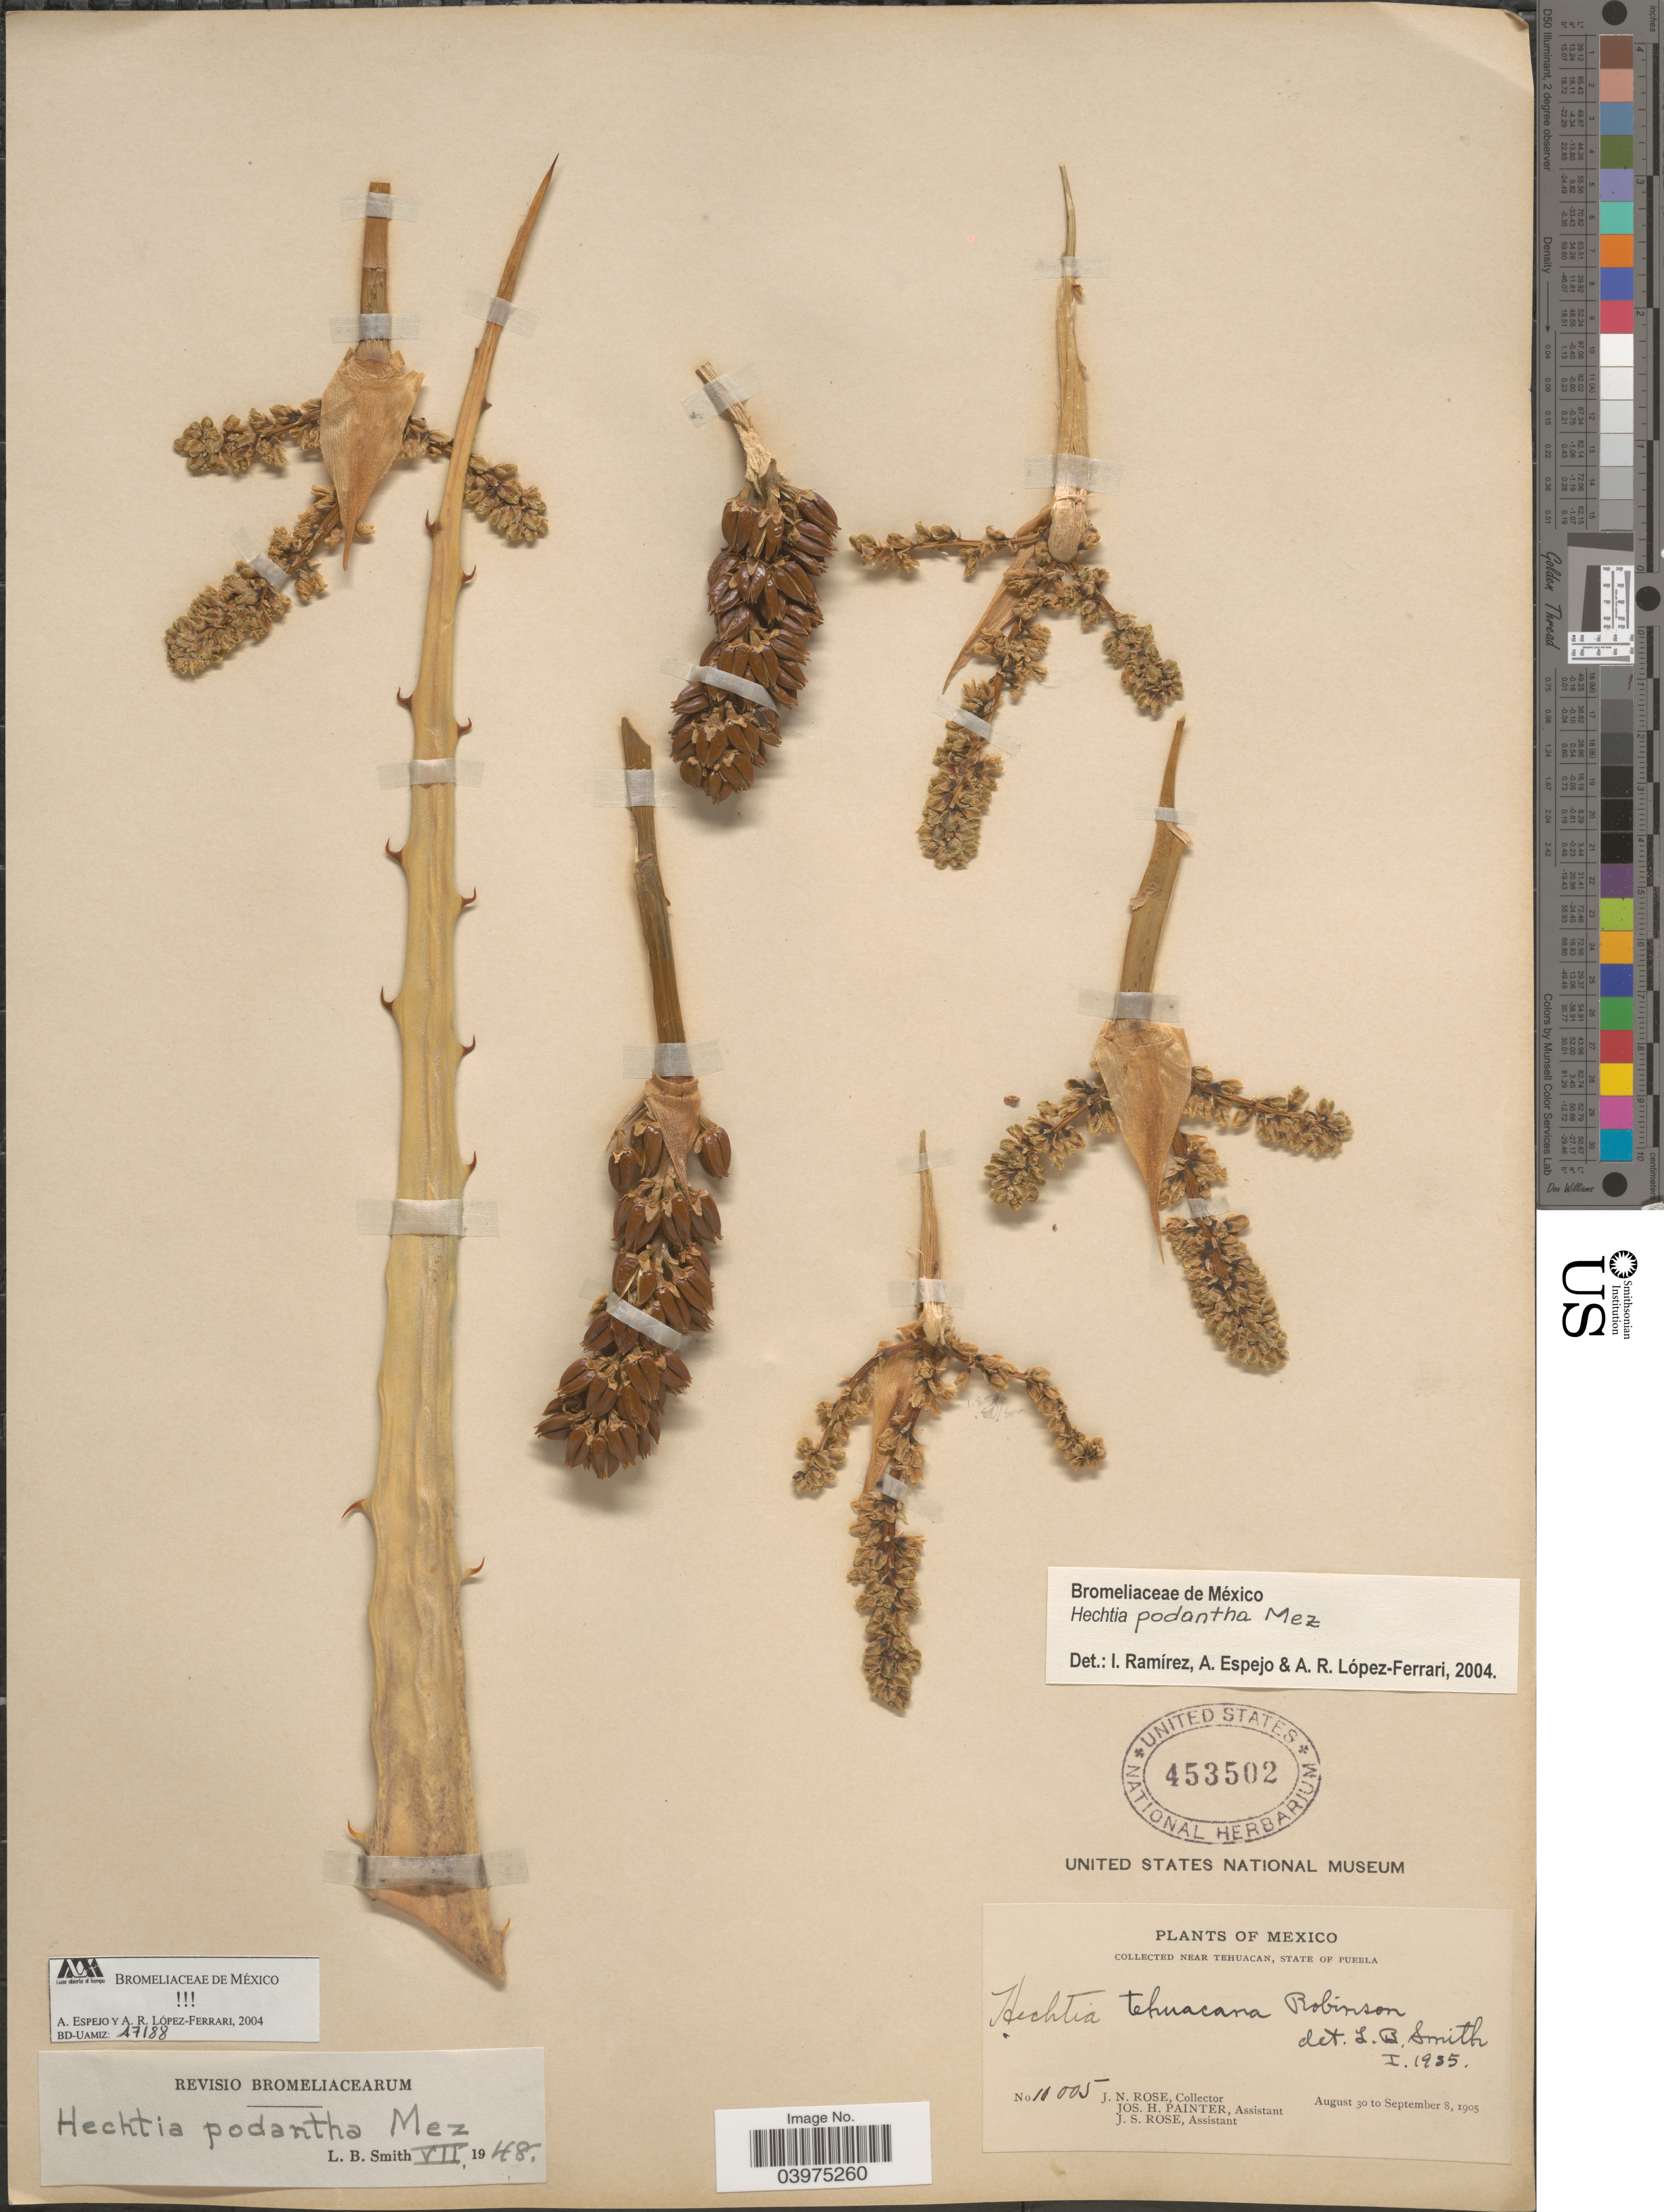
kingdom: Plantae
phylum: Tracheophyta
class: Liliopsida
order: Poales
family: Bromeliaceae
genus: Hechtia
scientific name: Hechtia podantha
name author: Mez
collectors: J. N. Rose, J. H. Painter & J. N. Rose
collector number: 10005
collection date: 1905-08-30/1905-09-08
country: Mexico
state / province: Puebla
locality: Near Tehuacan.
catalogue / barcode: US 453502